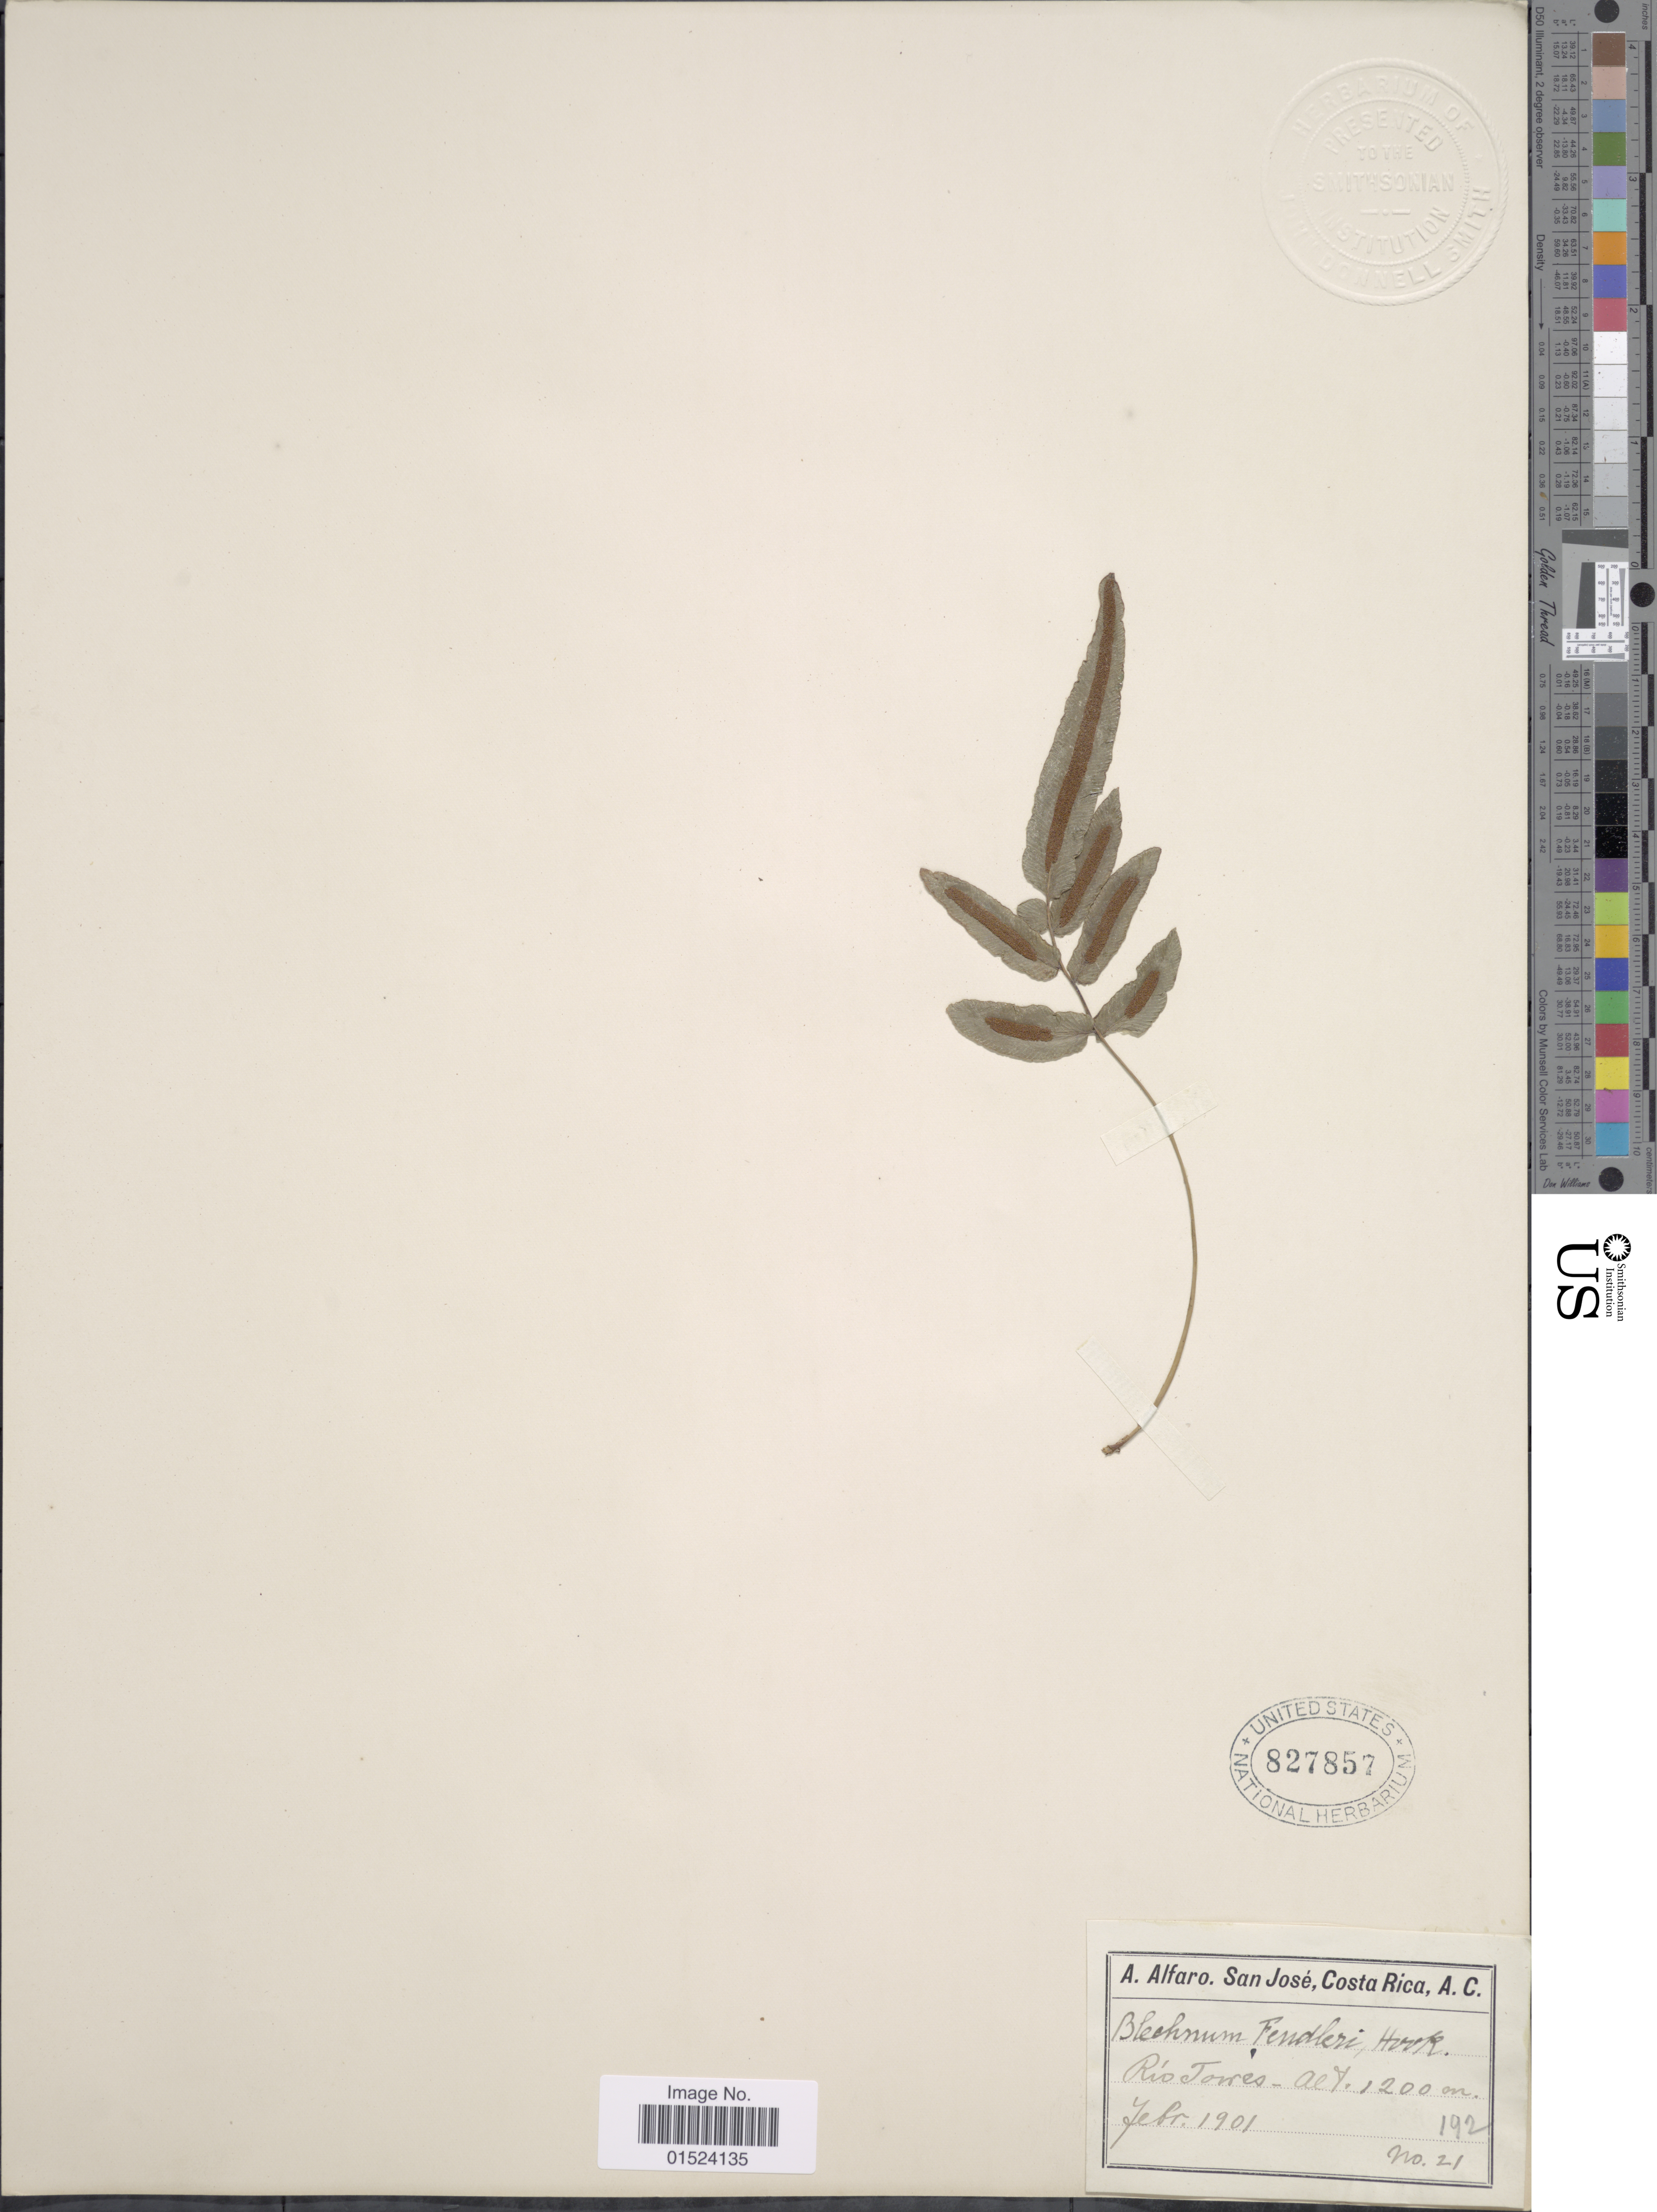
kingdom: Plantae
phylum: Tracheophyta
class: Polypodiopsida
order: Polypodiales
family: Blechnaceae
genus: Blechnum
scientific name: Blechnum gracile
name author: Kaulf.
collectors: A. Alfaro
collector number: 21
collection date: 1901-02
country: Costa Rica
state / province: San José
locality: Río Torres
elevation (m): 1200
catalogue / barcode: US 827857